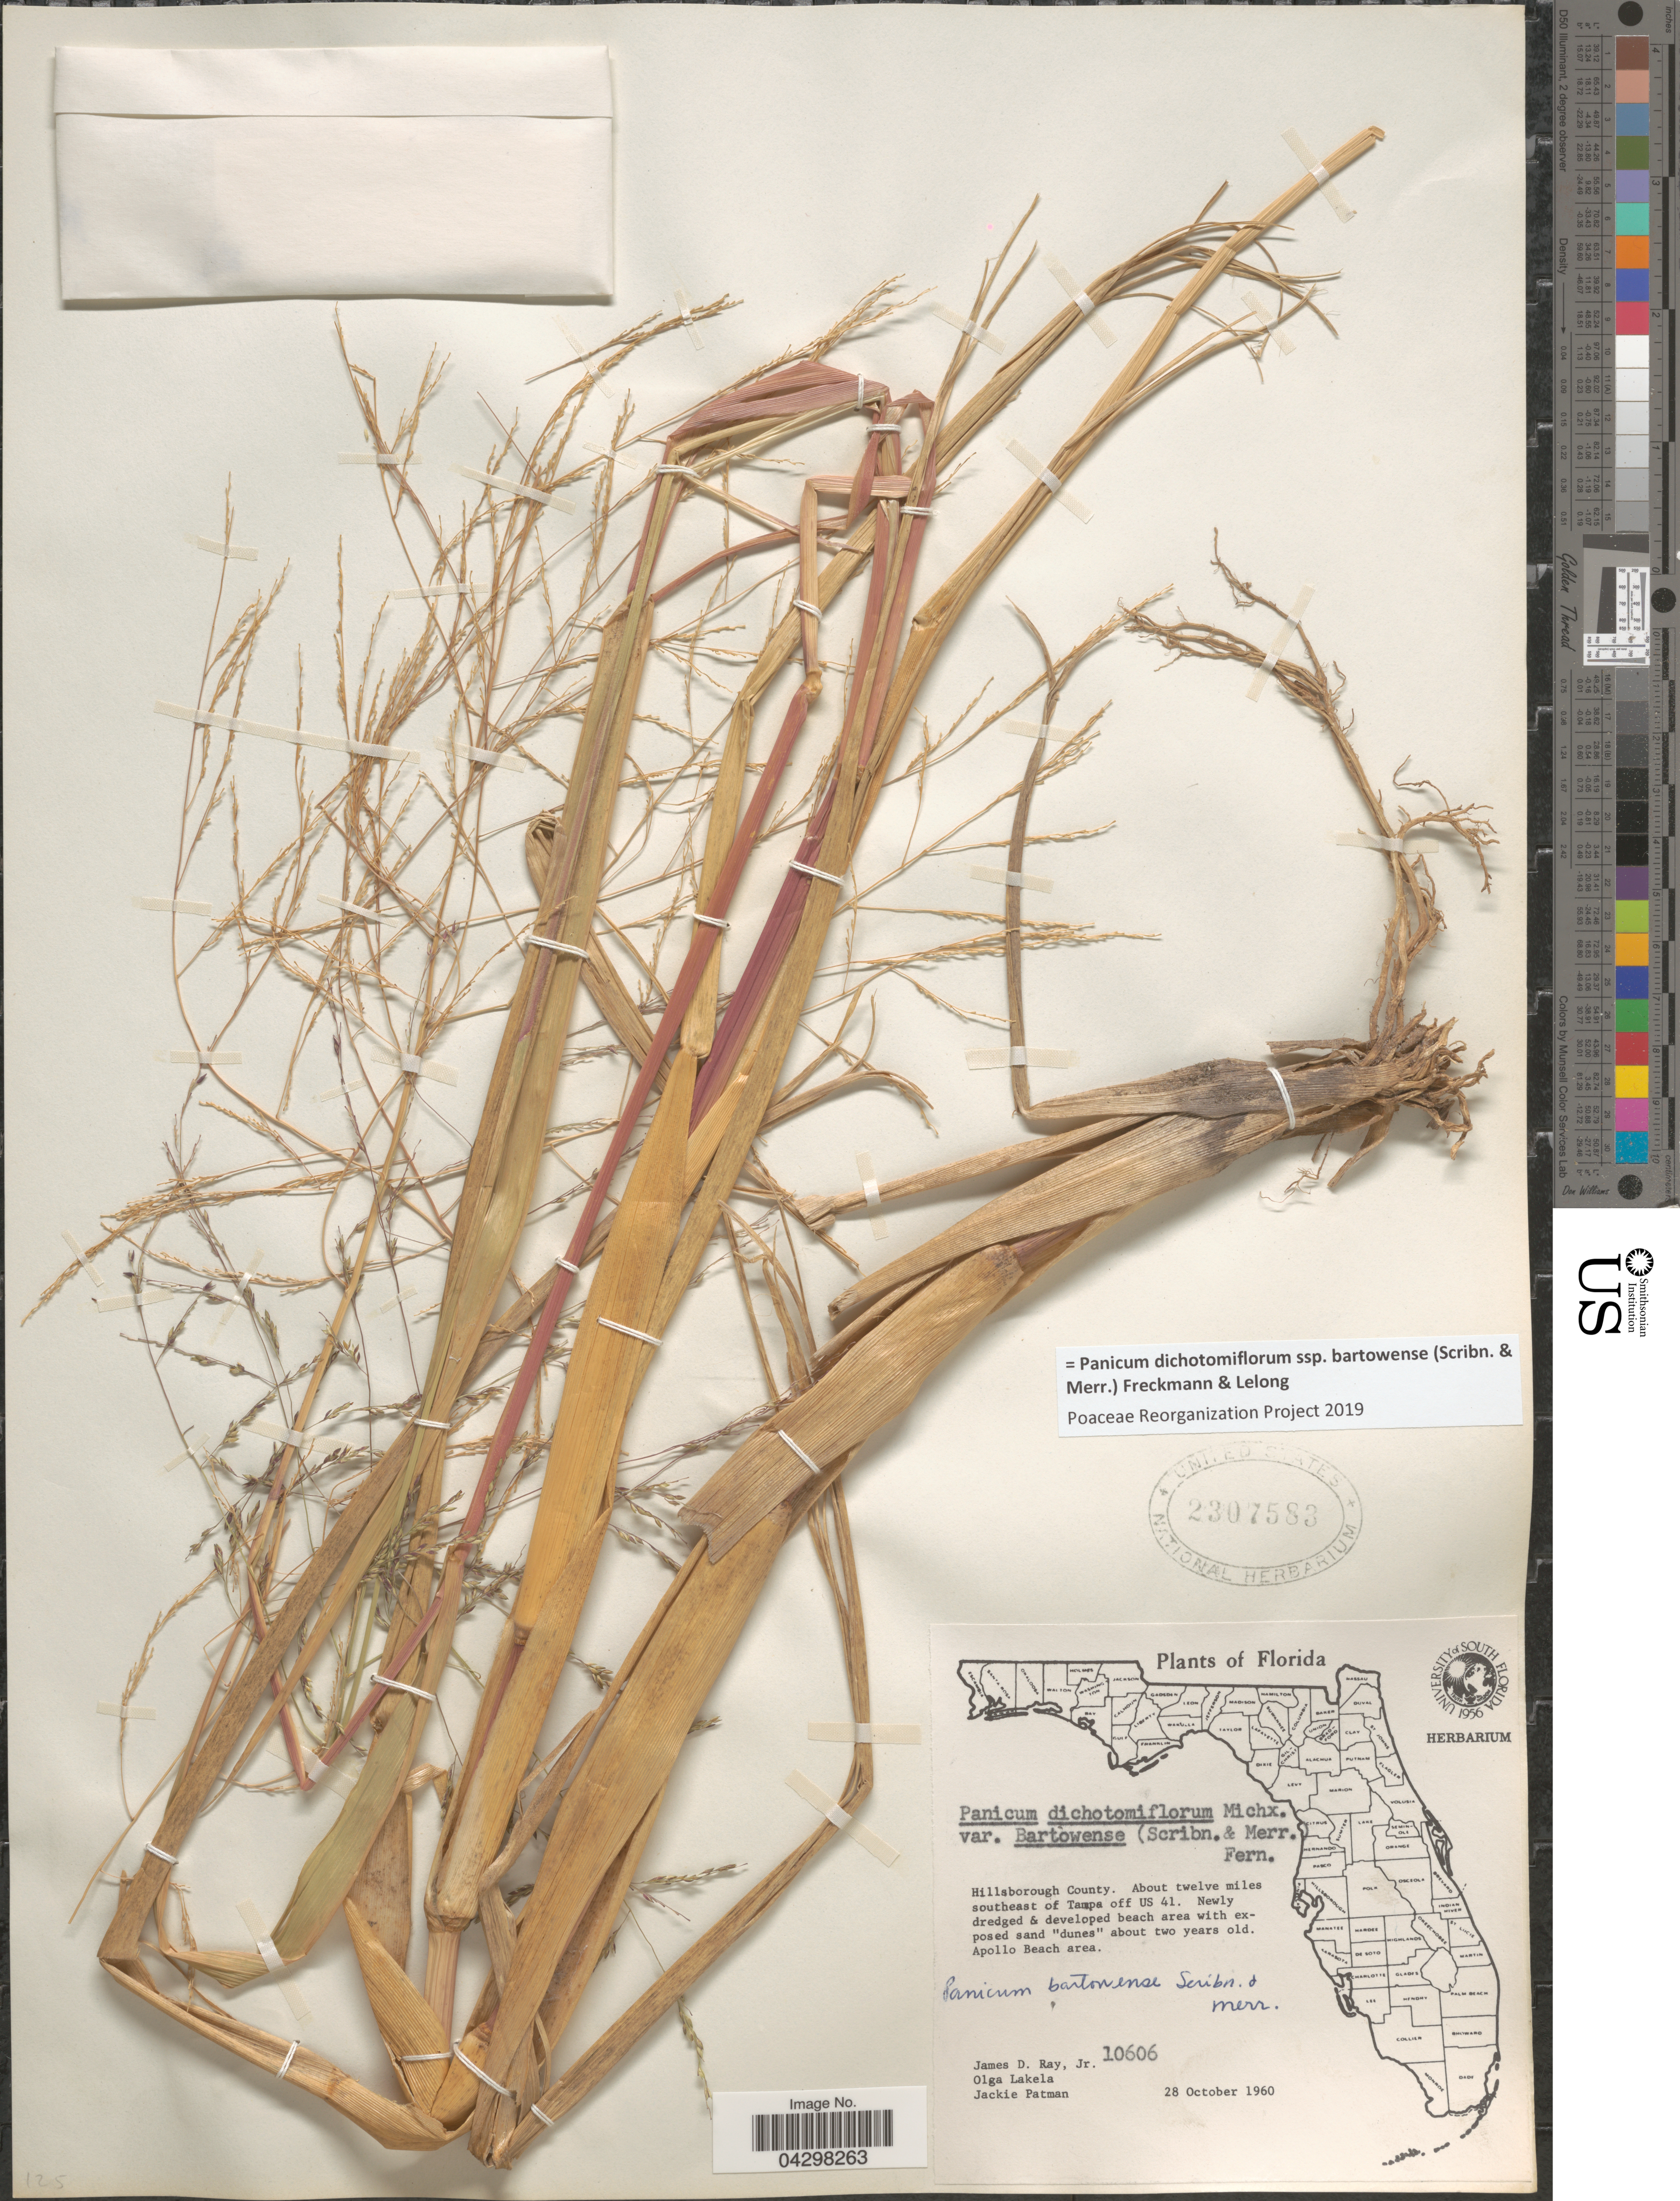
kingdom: Plantae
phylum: Tracheophyta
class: Liliopsida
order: Poales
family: Poaceae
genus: Panicum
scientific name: Panicum dichotomiflorum subsp. bartowense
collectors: J. D. Ray Jr., O. K. Lakela & J. Patman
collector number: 10606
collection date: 1960-10-28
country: United States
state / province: Florida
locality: Hillsborough County. About twelve miles southeast of Tampa off US 41. Newly dredged & developed beach area with exposed sand "dunes" about two years old. Apollo Beach Area.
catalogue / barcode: US 2307583